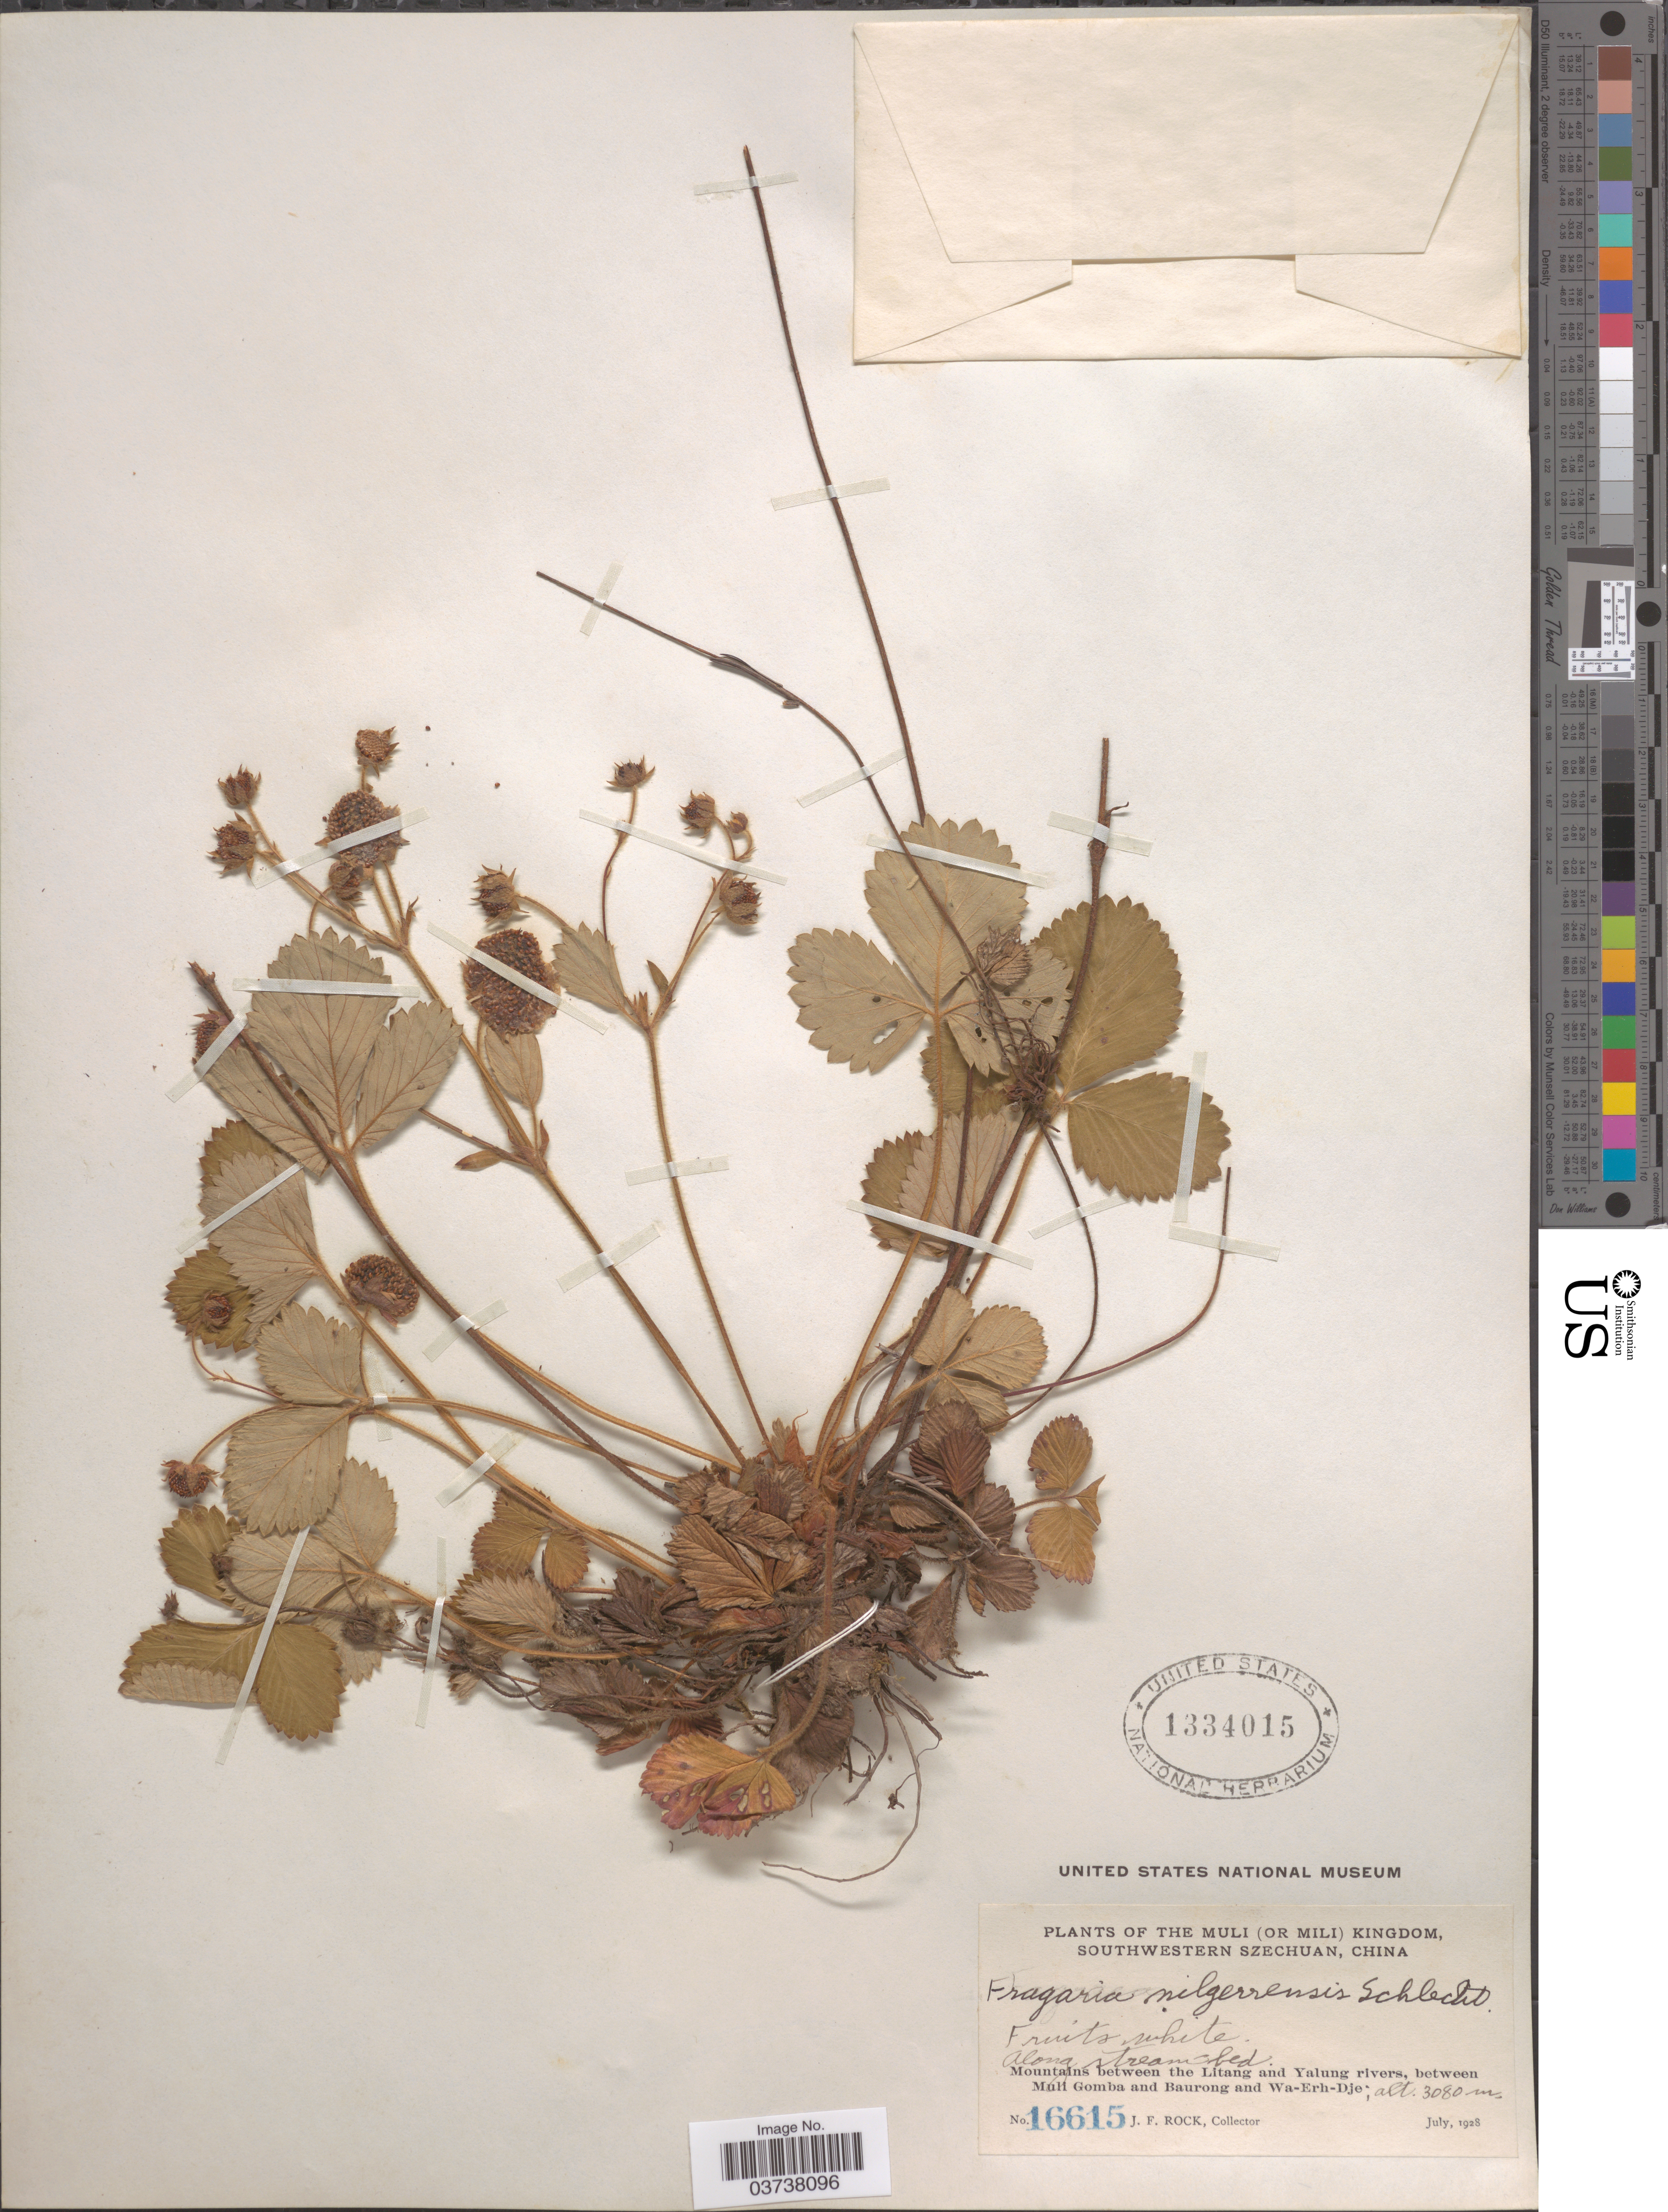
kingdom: Plantae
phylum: Tracheophyta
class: Magnoliopsida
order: Rosales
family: Rosaceae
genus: Fragaria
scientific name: Fragaria nilgerrensis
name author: Schltdl. ex J. Gay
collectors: J. Rock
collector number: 16615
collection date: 1928-07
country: China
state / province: Sichuan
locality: The Muli (or Mili) Kingdom, Southwestern Szechuan. Along streambed. Mountains between the Litang and Yalung rivers, between Muli Gomba and Baurong and Wa-Erh-Dje.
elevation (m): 3080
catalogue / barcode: US 1334015